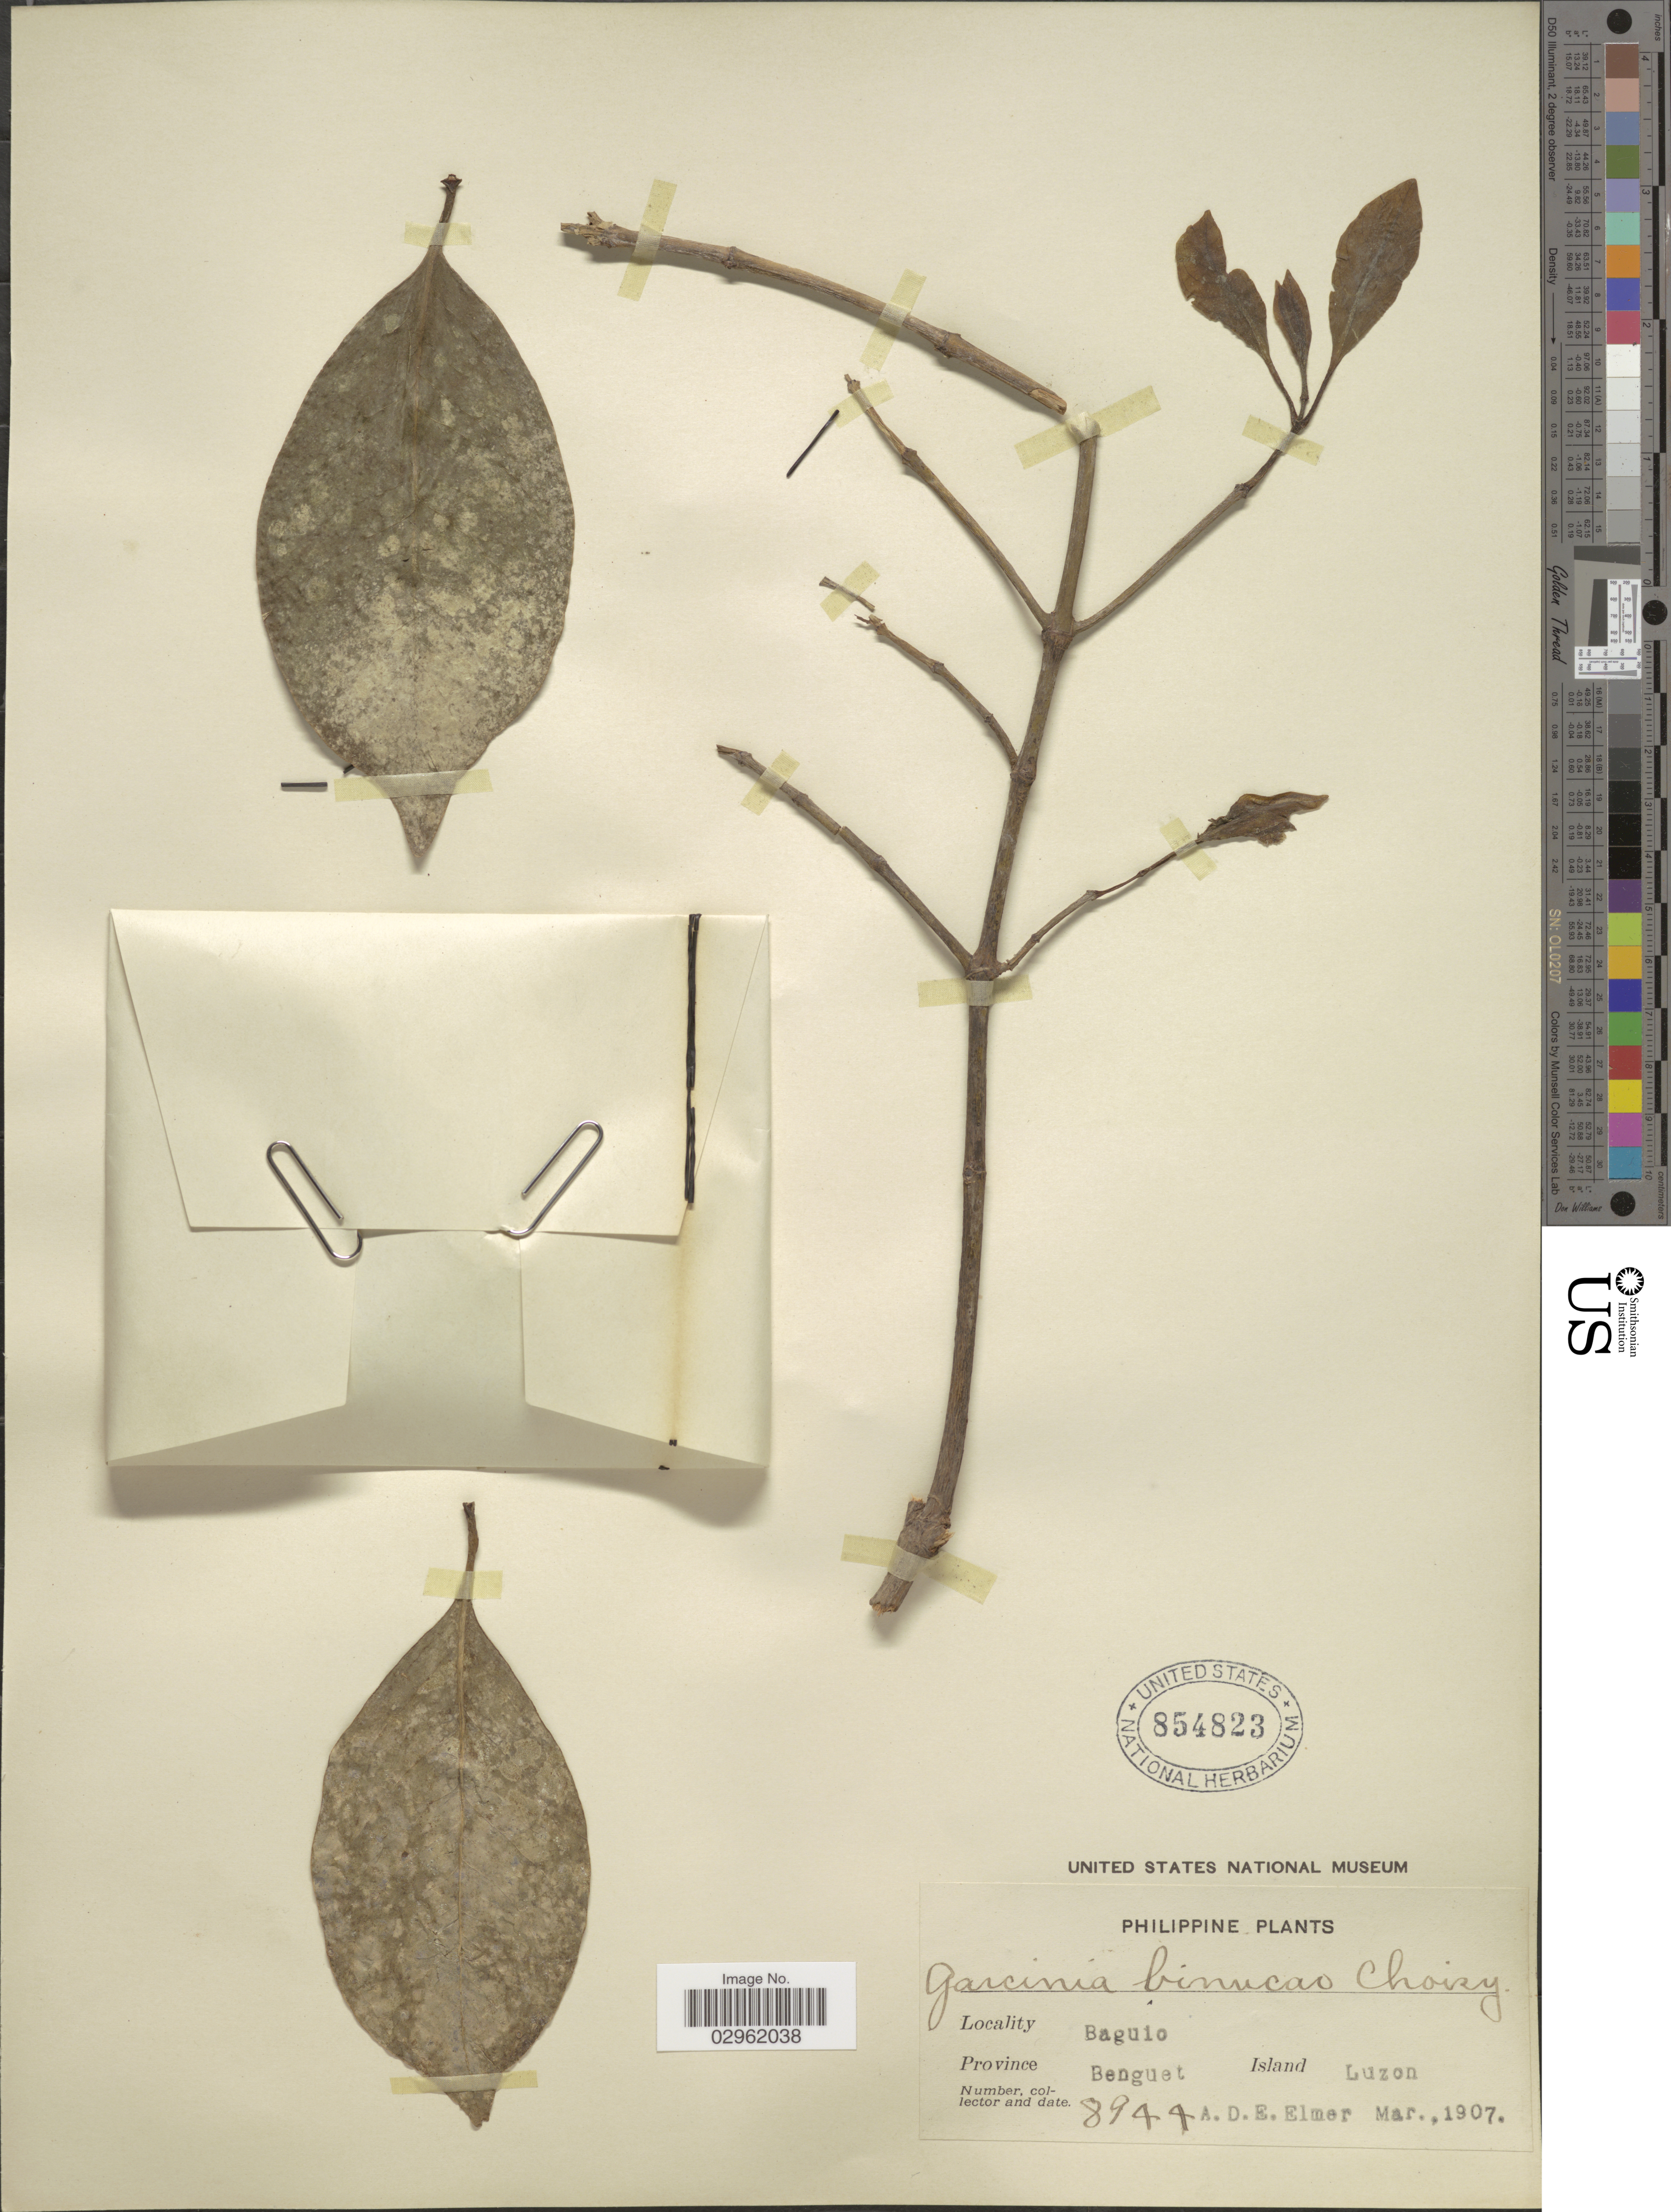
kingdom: Plantae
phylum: Tracheophyta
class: Magnoliopsida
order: Malpighiales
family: Clusiaceae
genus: Garcinia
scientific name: Garcinia binucao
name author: (Blanco) Choisy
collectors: A. D. E. Elmer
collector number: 8944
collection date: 1907-03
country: Philippines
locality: Baguio. Province Benguet. Island Luzon.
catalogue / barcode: US 854823